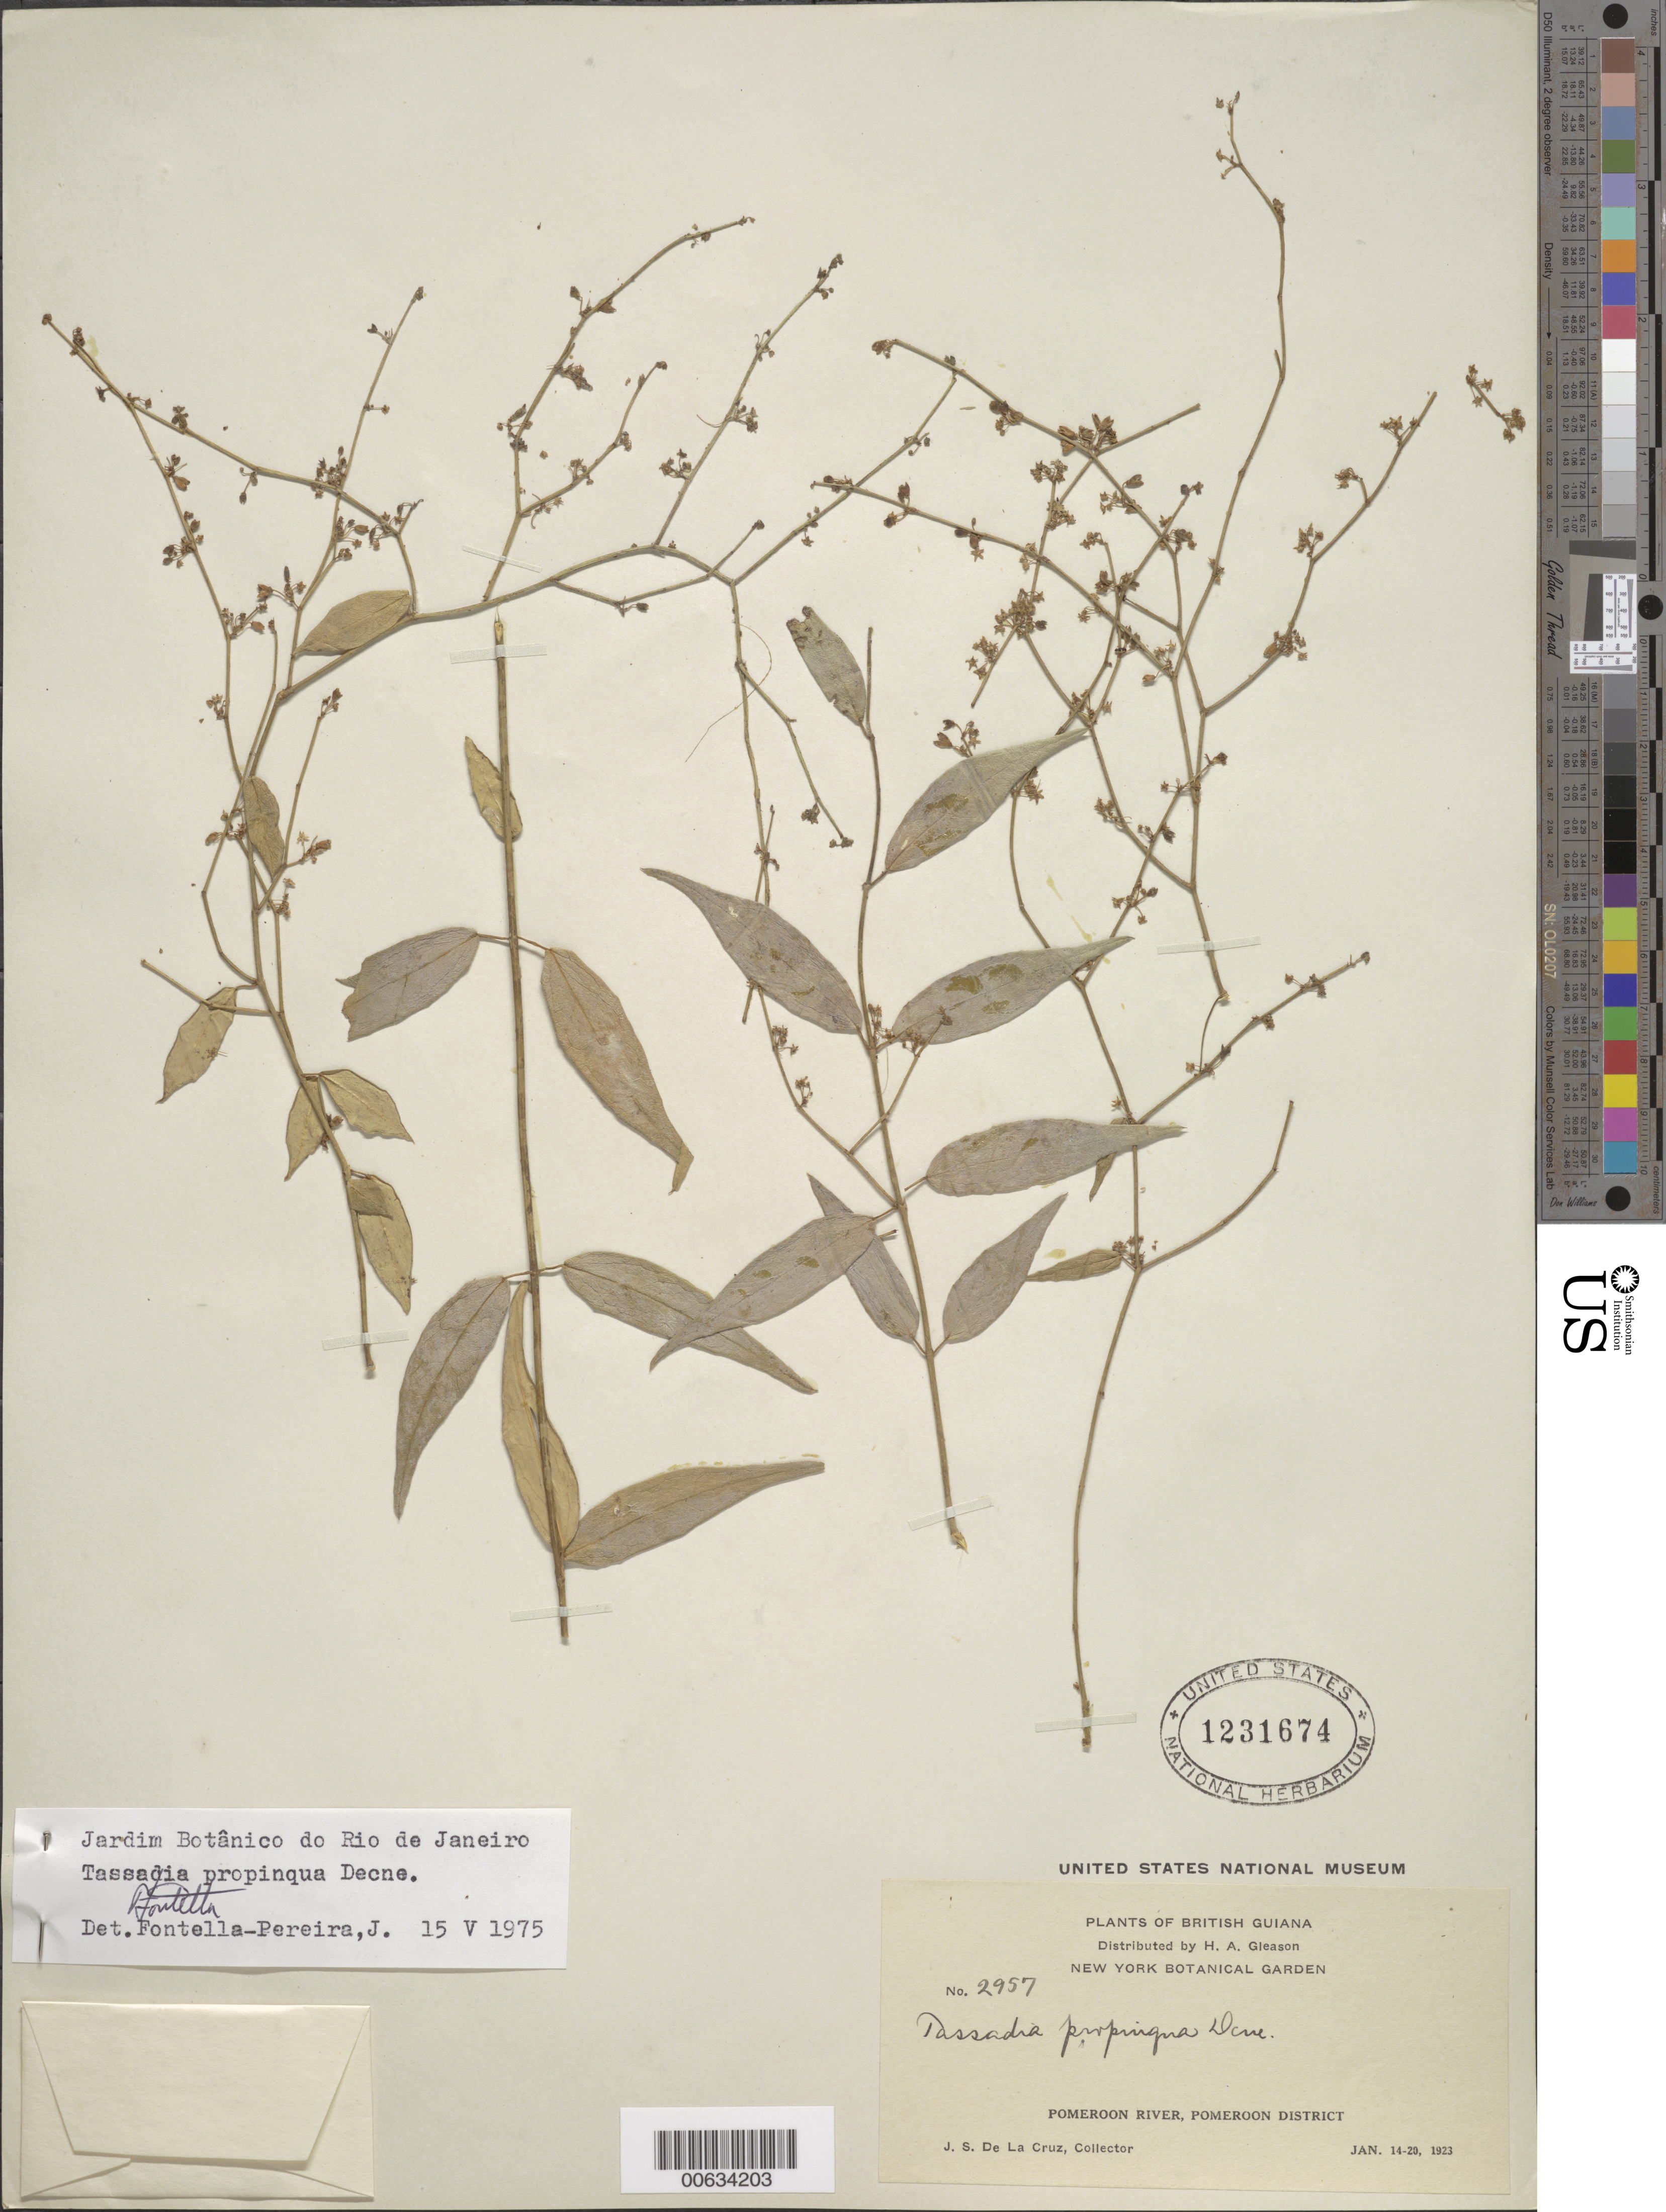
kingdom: Plantae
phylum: Tracheophyta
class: Magnoliopsida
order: Gentianales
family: Apocynaceae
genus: Tassadia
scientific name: Tassadia propinqua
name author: Decne.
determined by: Fontella, J.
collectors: J. S. de la Cruz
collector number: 2957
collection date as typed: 14-Jan-23 to 20-Jan-23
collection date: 1923-01-14/1923-01-20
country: Guyana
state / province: Pomeroon-Supenaam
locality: Pomeroon R.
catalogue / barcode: US 1231674